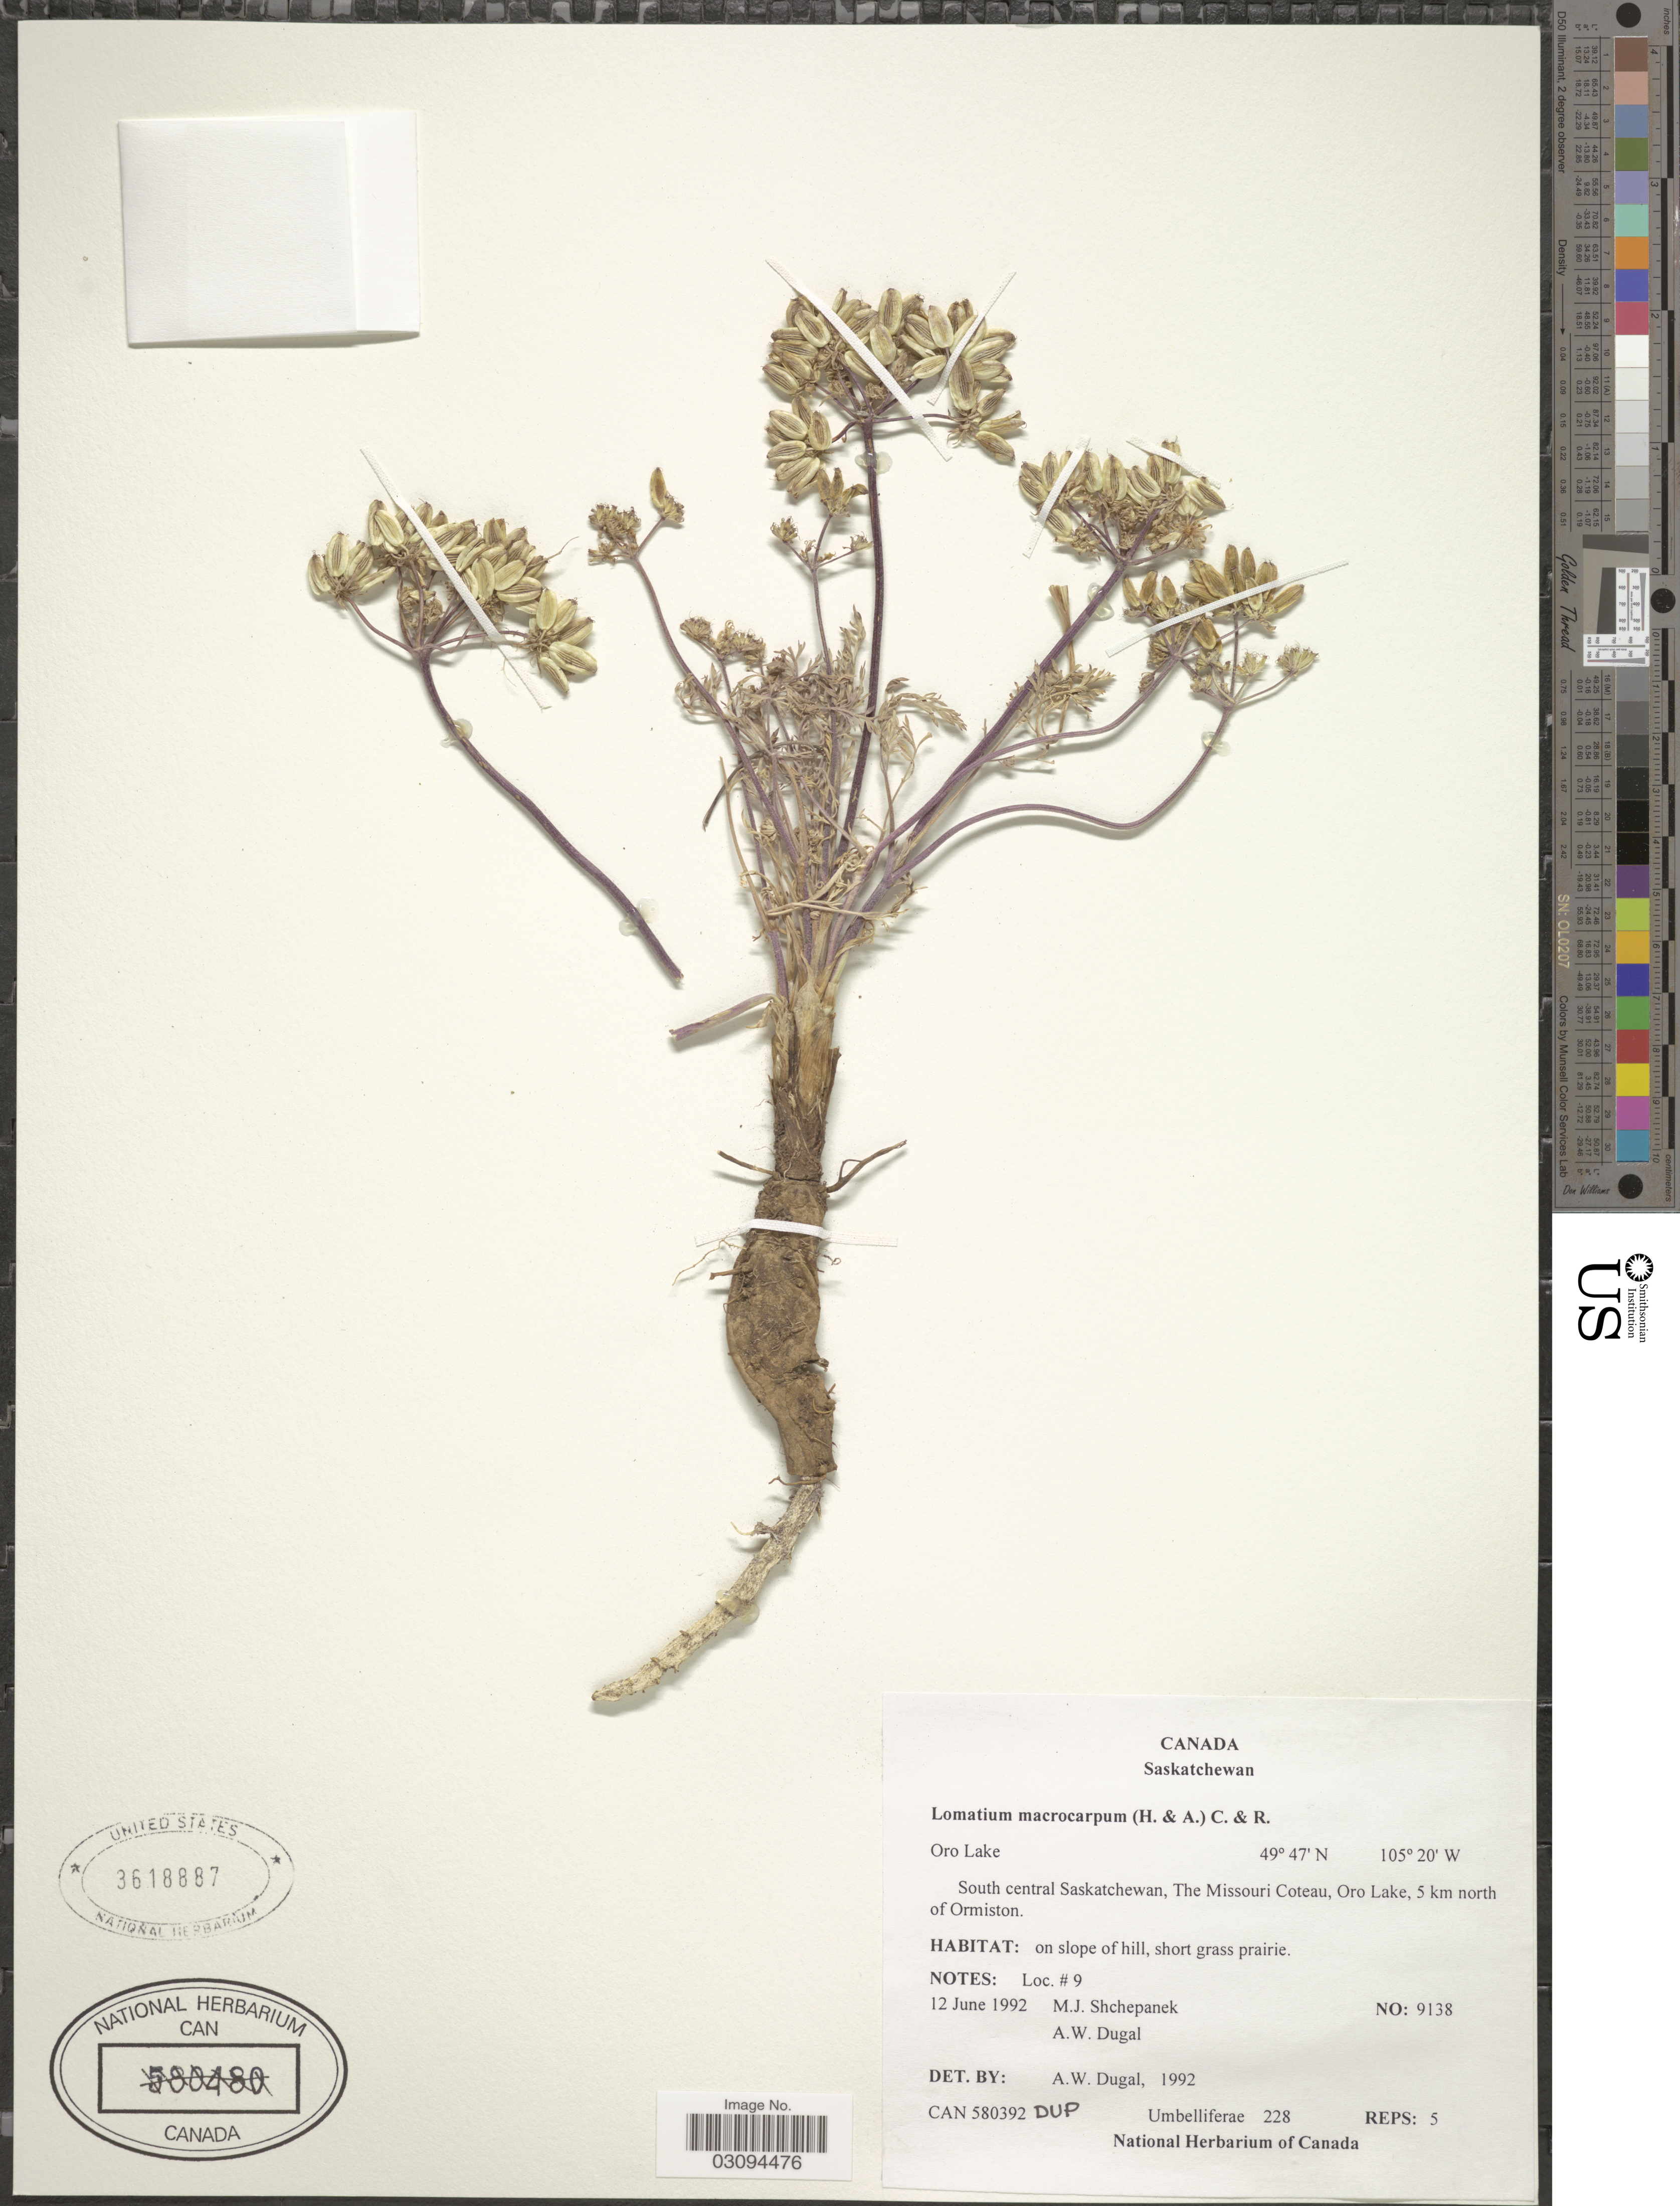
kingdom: Plantae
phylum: Tracheophyta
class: Magnoliopsida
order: Apiales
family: Apiaceae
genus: Lomatium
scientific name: Lomatium macrocarpum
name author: (Hook. et al.) J.M. Coult. & Rose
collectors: M. Shchepanek & A. Dugal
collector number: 9138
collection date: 1992-06-12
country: Canada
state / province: Saskatchewan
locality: Oro Lake. South central Saskatchewan, The Missouri Coteau, Oro Lake, 5 km north of Ormiston. #9.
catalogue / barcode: US 3618887